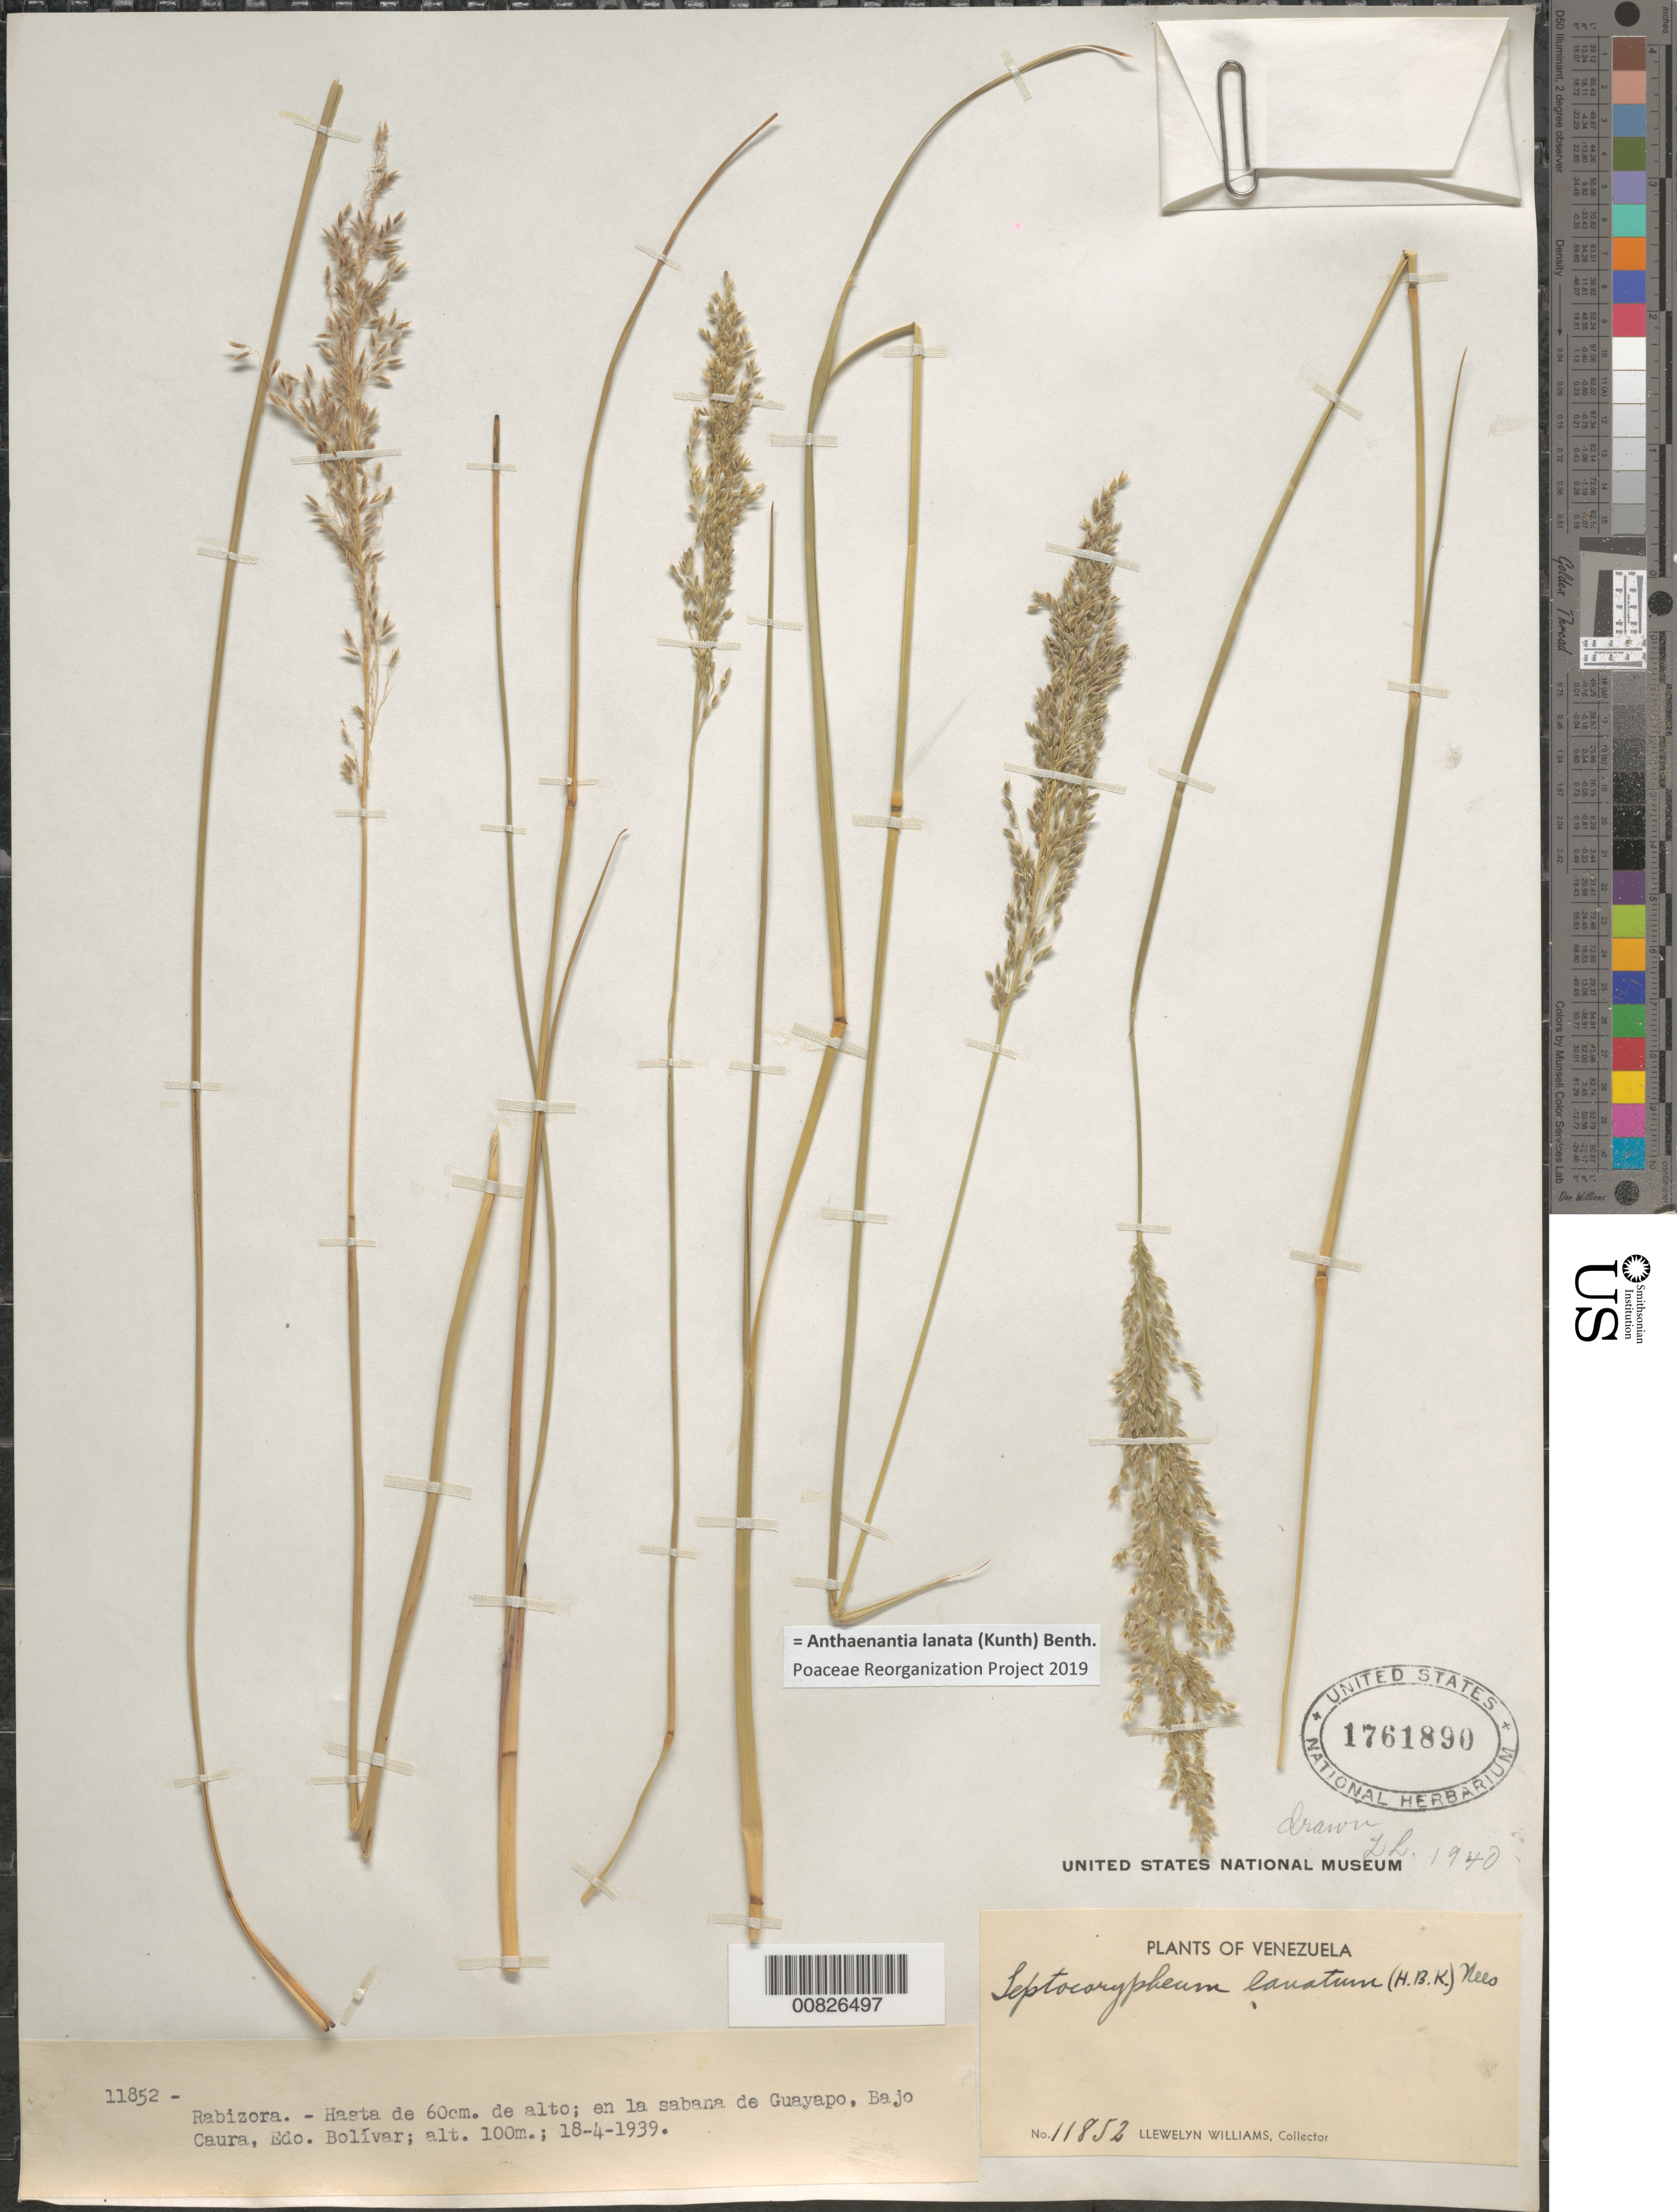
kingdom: Plantae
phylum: Tracheophyta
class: Liliopsida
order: Poales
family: Poaceae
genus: Leptocoryphium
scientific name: Leptocoryphium lanatum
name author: (Kunth) Nees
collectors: Ll. Williams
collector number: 11852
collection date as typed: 18-Apr-39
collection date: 1939-04-18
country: Venezuela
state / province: Bolívar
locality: Guayapo, Bajo Caura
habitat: Savanna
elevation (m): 100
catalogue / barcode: US 1761890